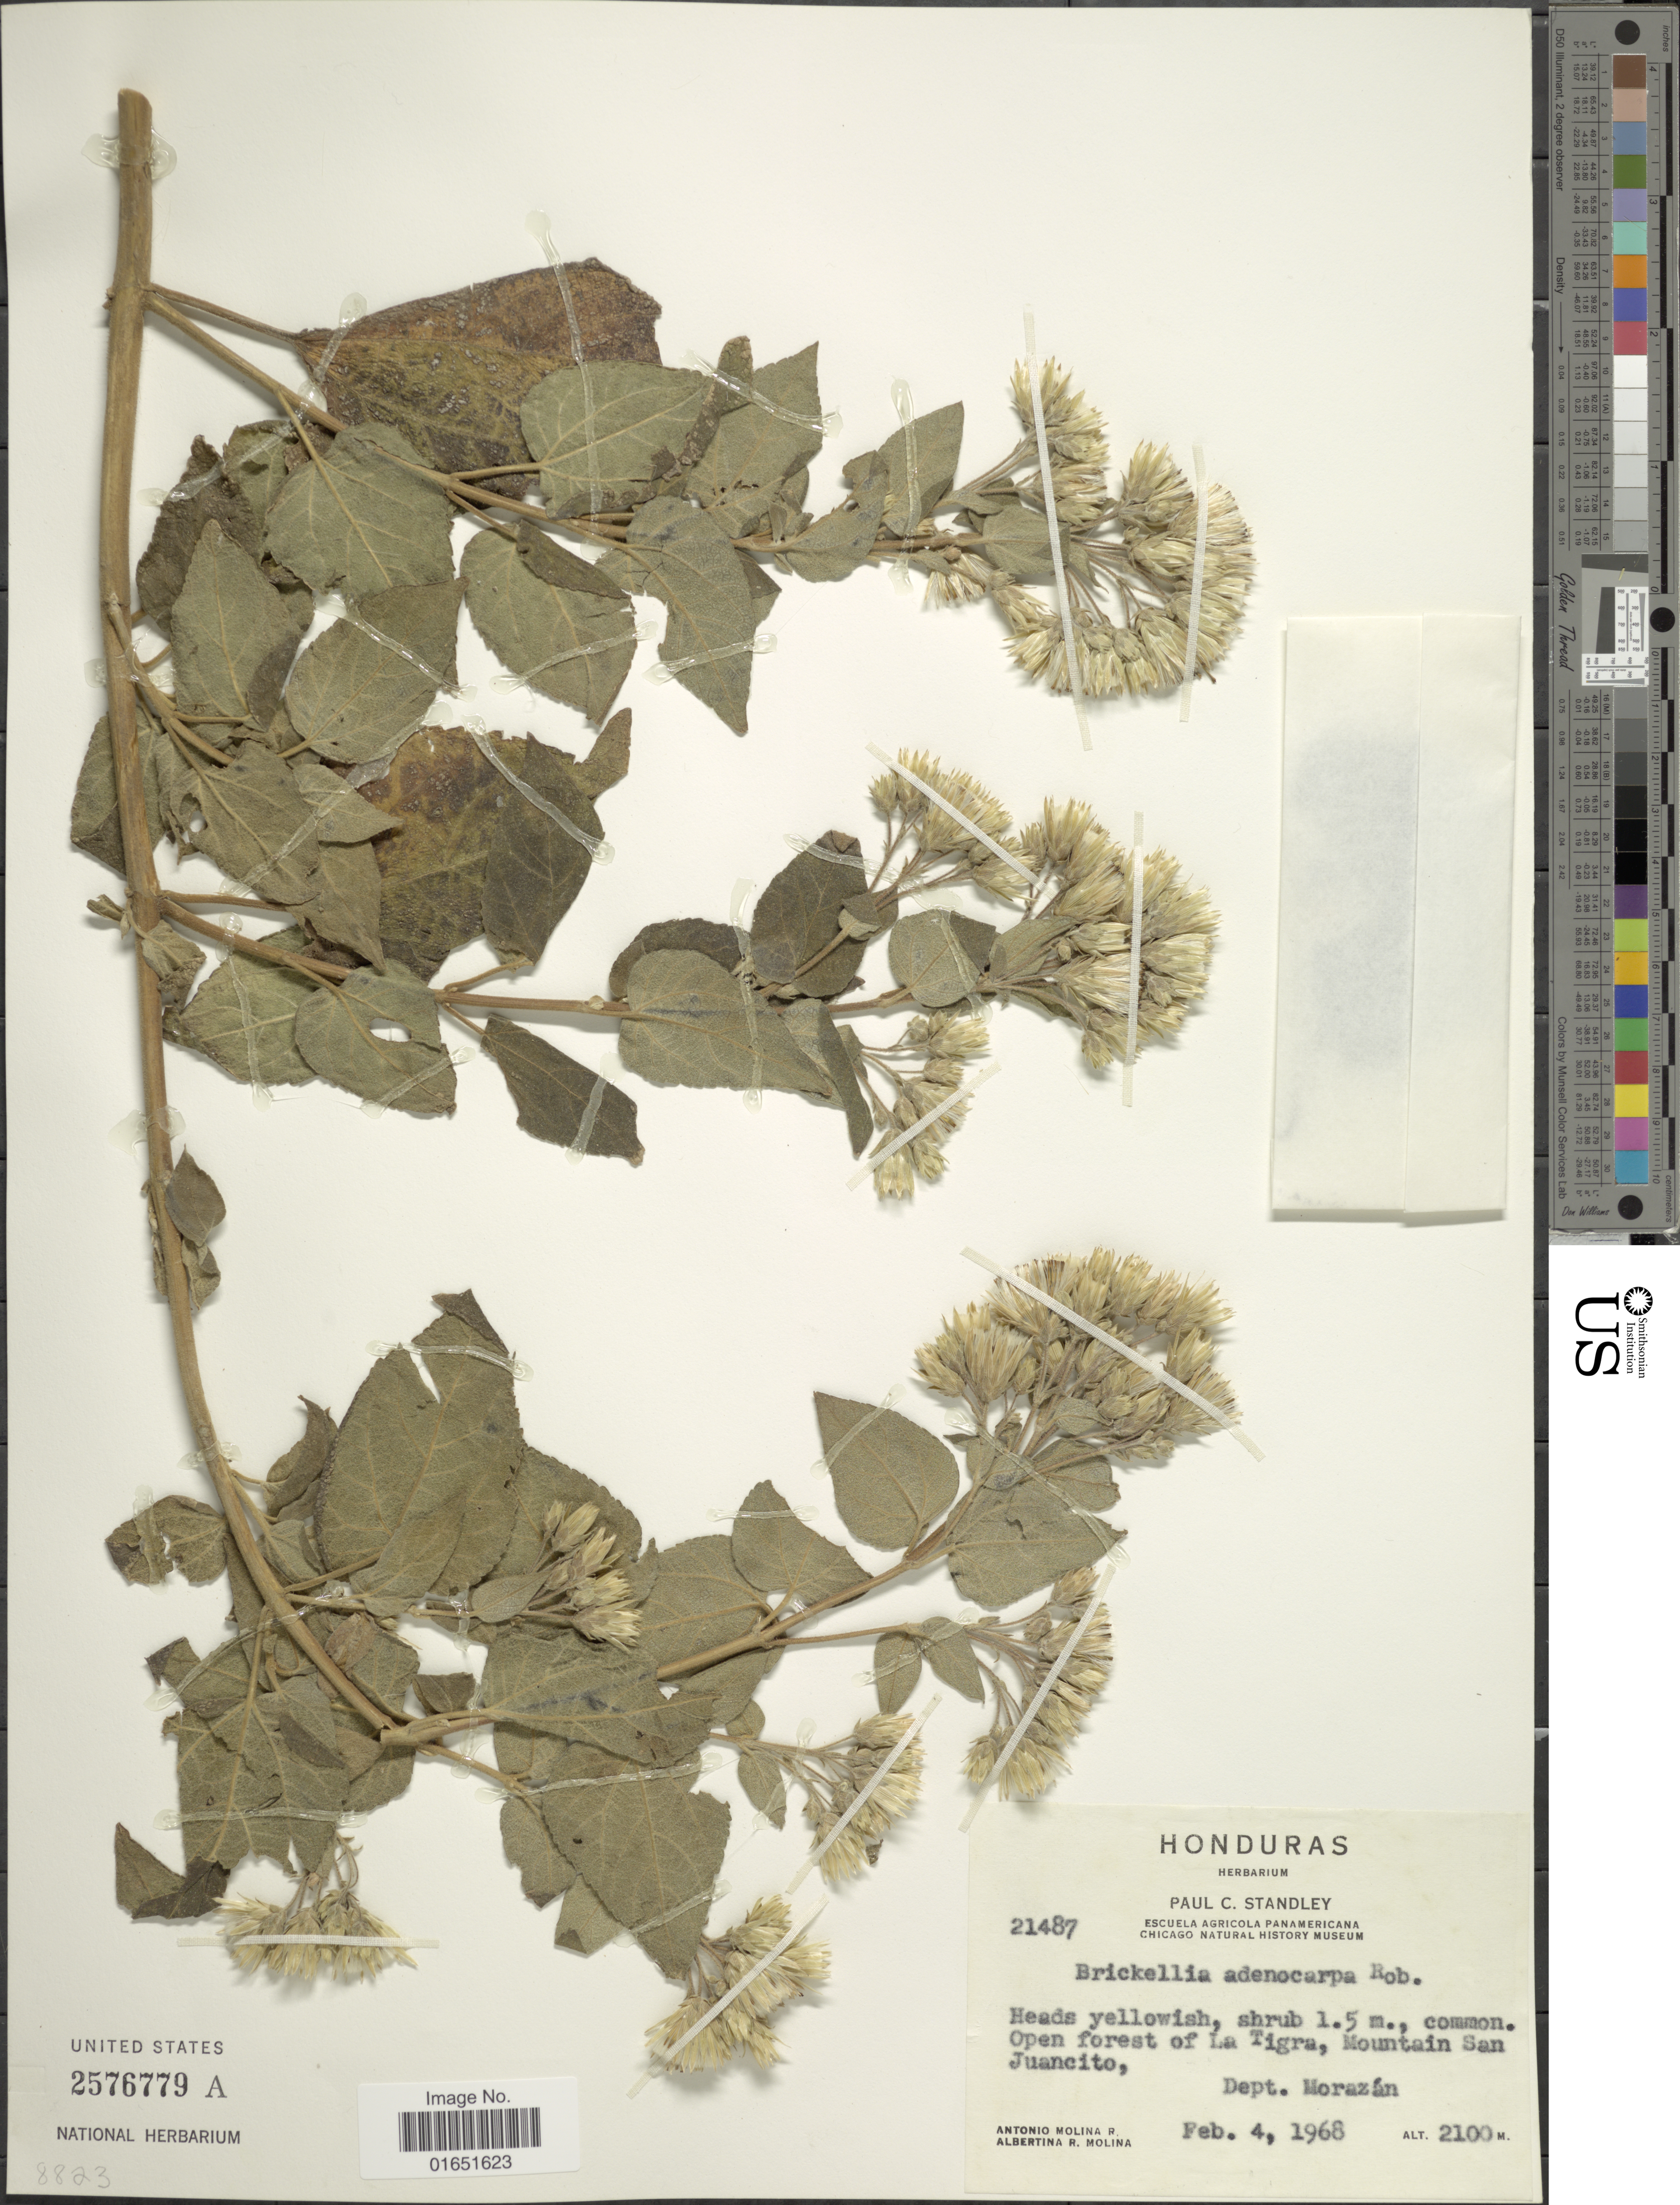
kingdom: Plantae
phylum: Tracheophyta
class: Magnoliopsida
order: Asterales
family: Asteraceae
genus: Brickellia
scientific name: Brickellia adenocarpa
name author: B.L. Rob.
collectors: A. Molina R. & A. R. Molina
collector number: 21487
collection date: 1968-02-04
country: Honduras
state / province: Fco. Morazán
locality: Open forest of La Tigra, Mountain San Juancito, Dept Morazán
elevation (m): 2100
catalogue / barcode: US 2576779A